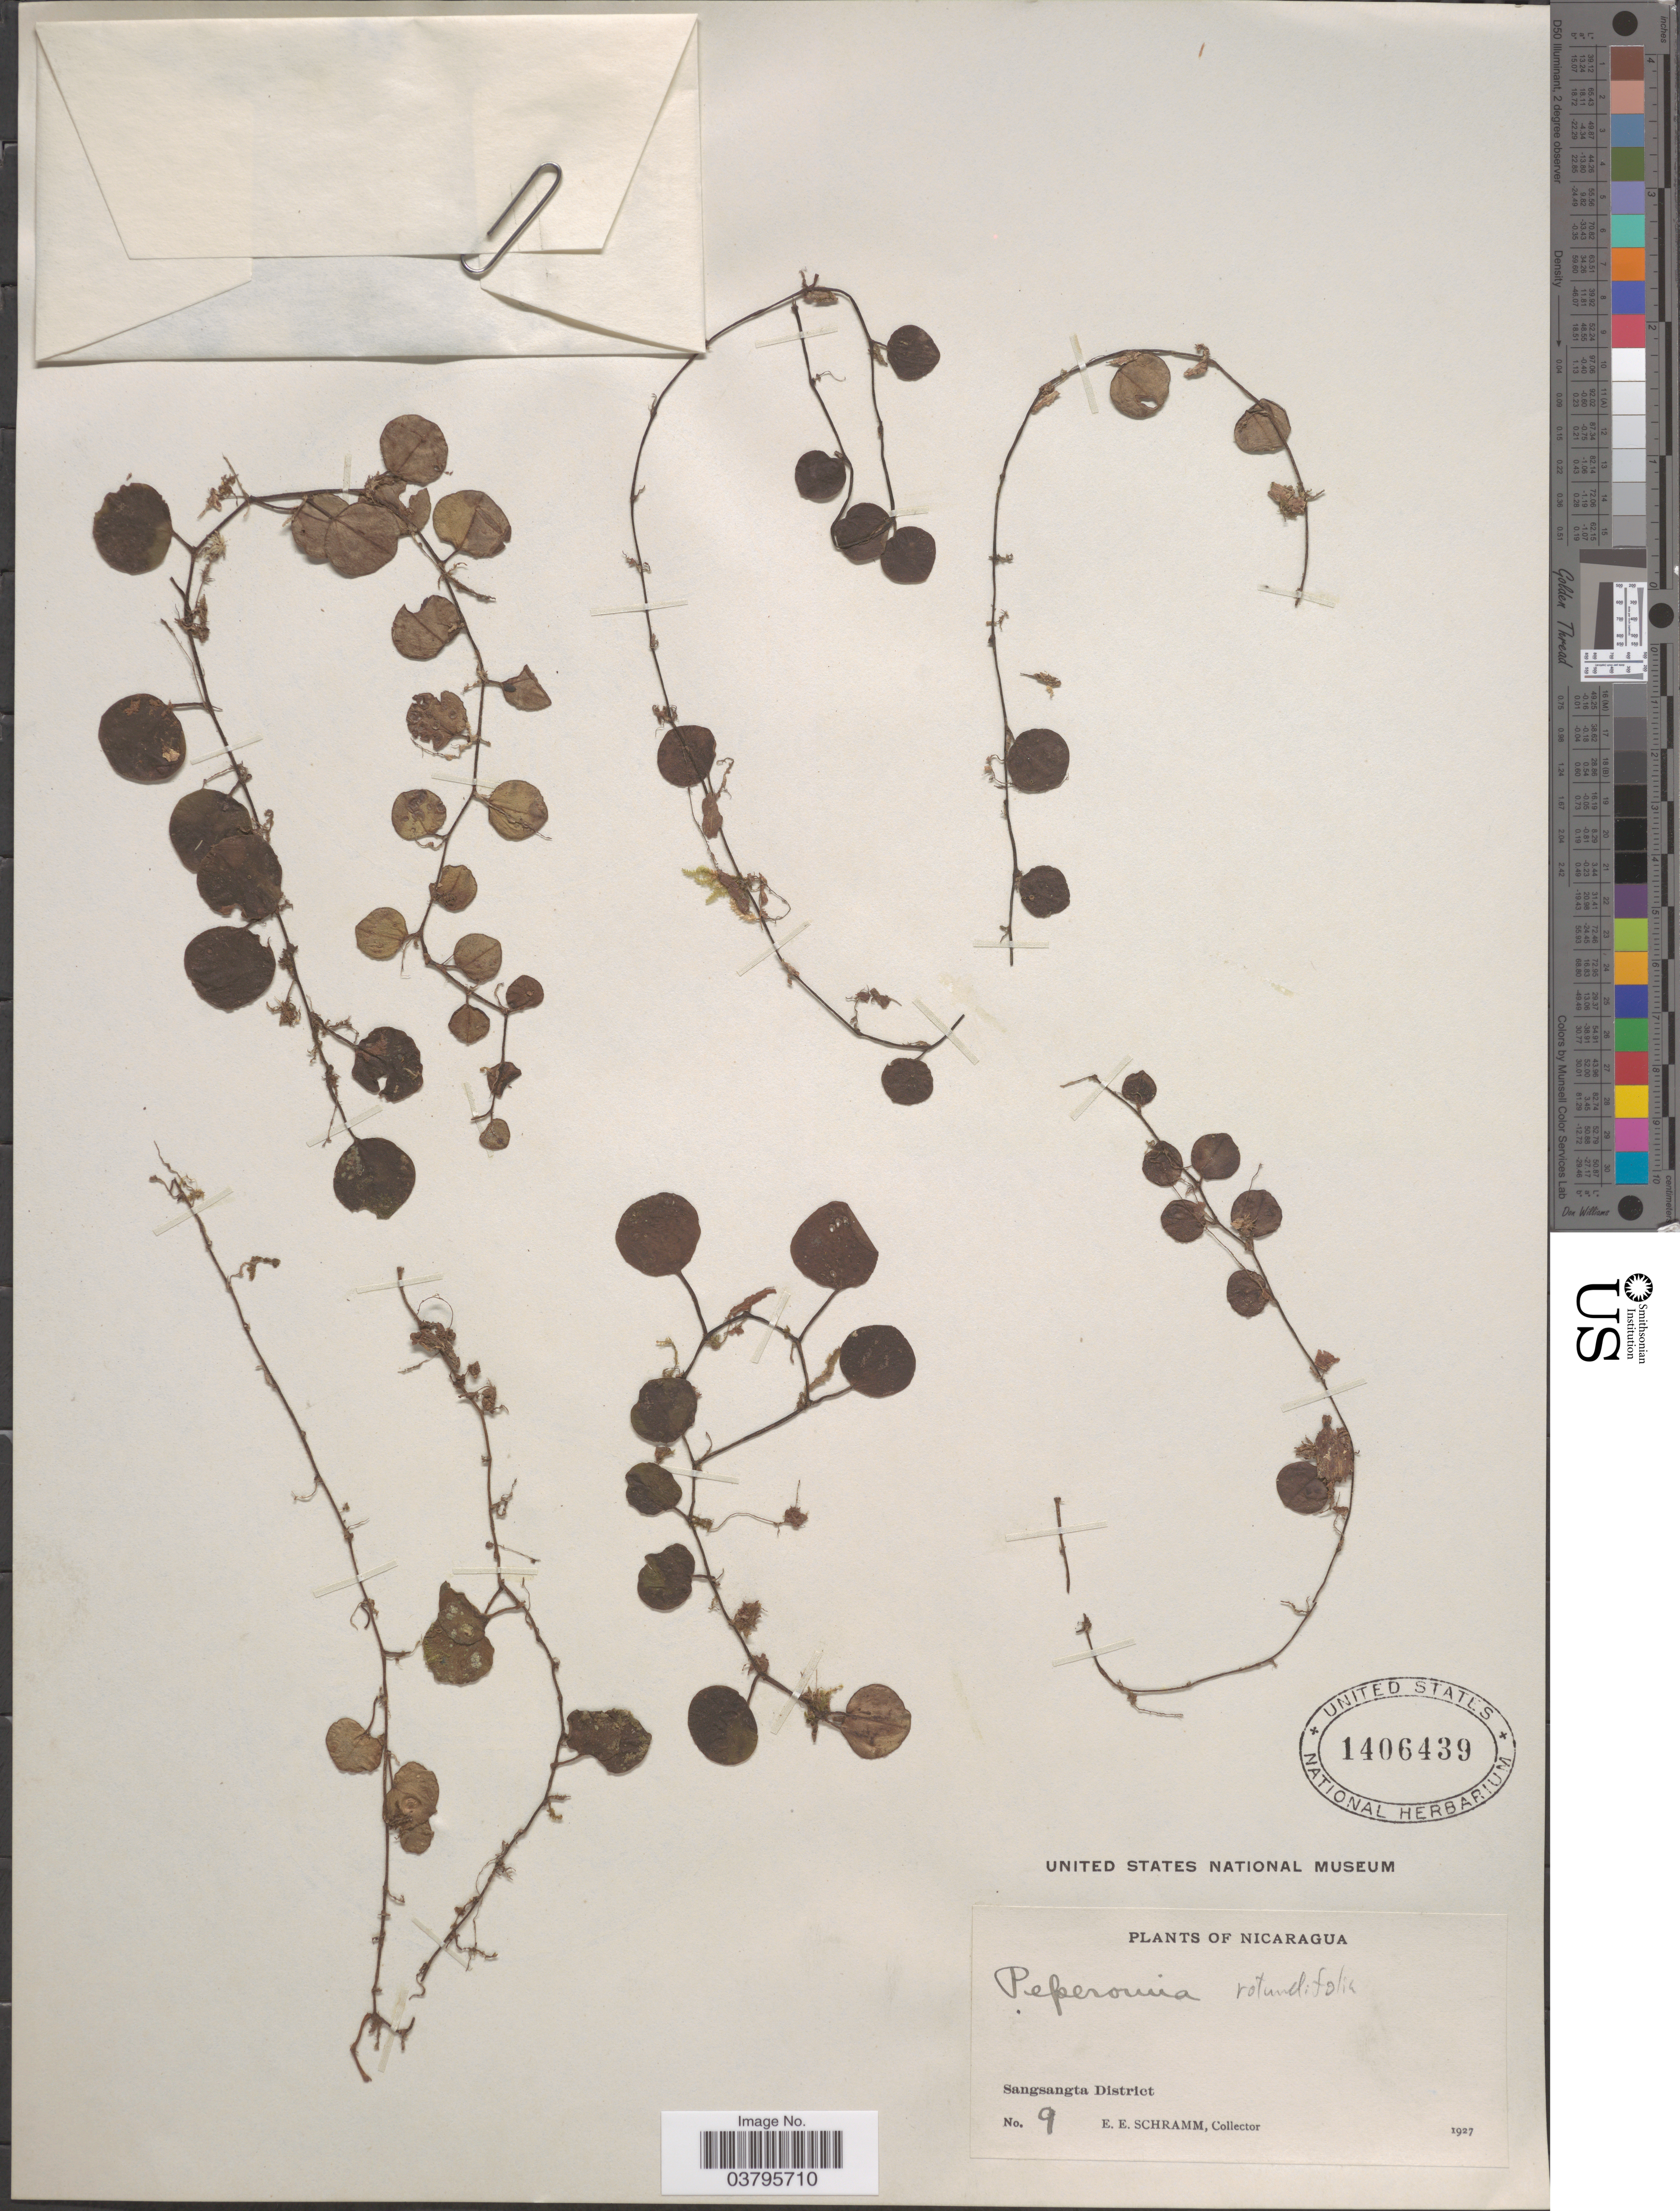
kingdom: Plantae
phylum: Tracheophyta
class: Magnoliopsida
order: Piperales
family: Piperaceae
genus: Peperomia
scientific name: Peperomia sp.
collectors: E. Schramm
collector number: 9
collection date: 1927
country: Nicaragua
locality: Sangsangta District.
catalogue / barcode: US 1406439